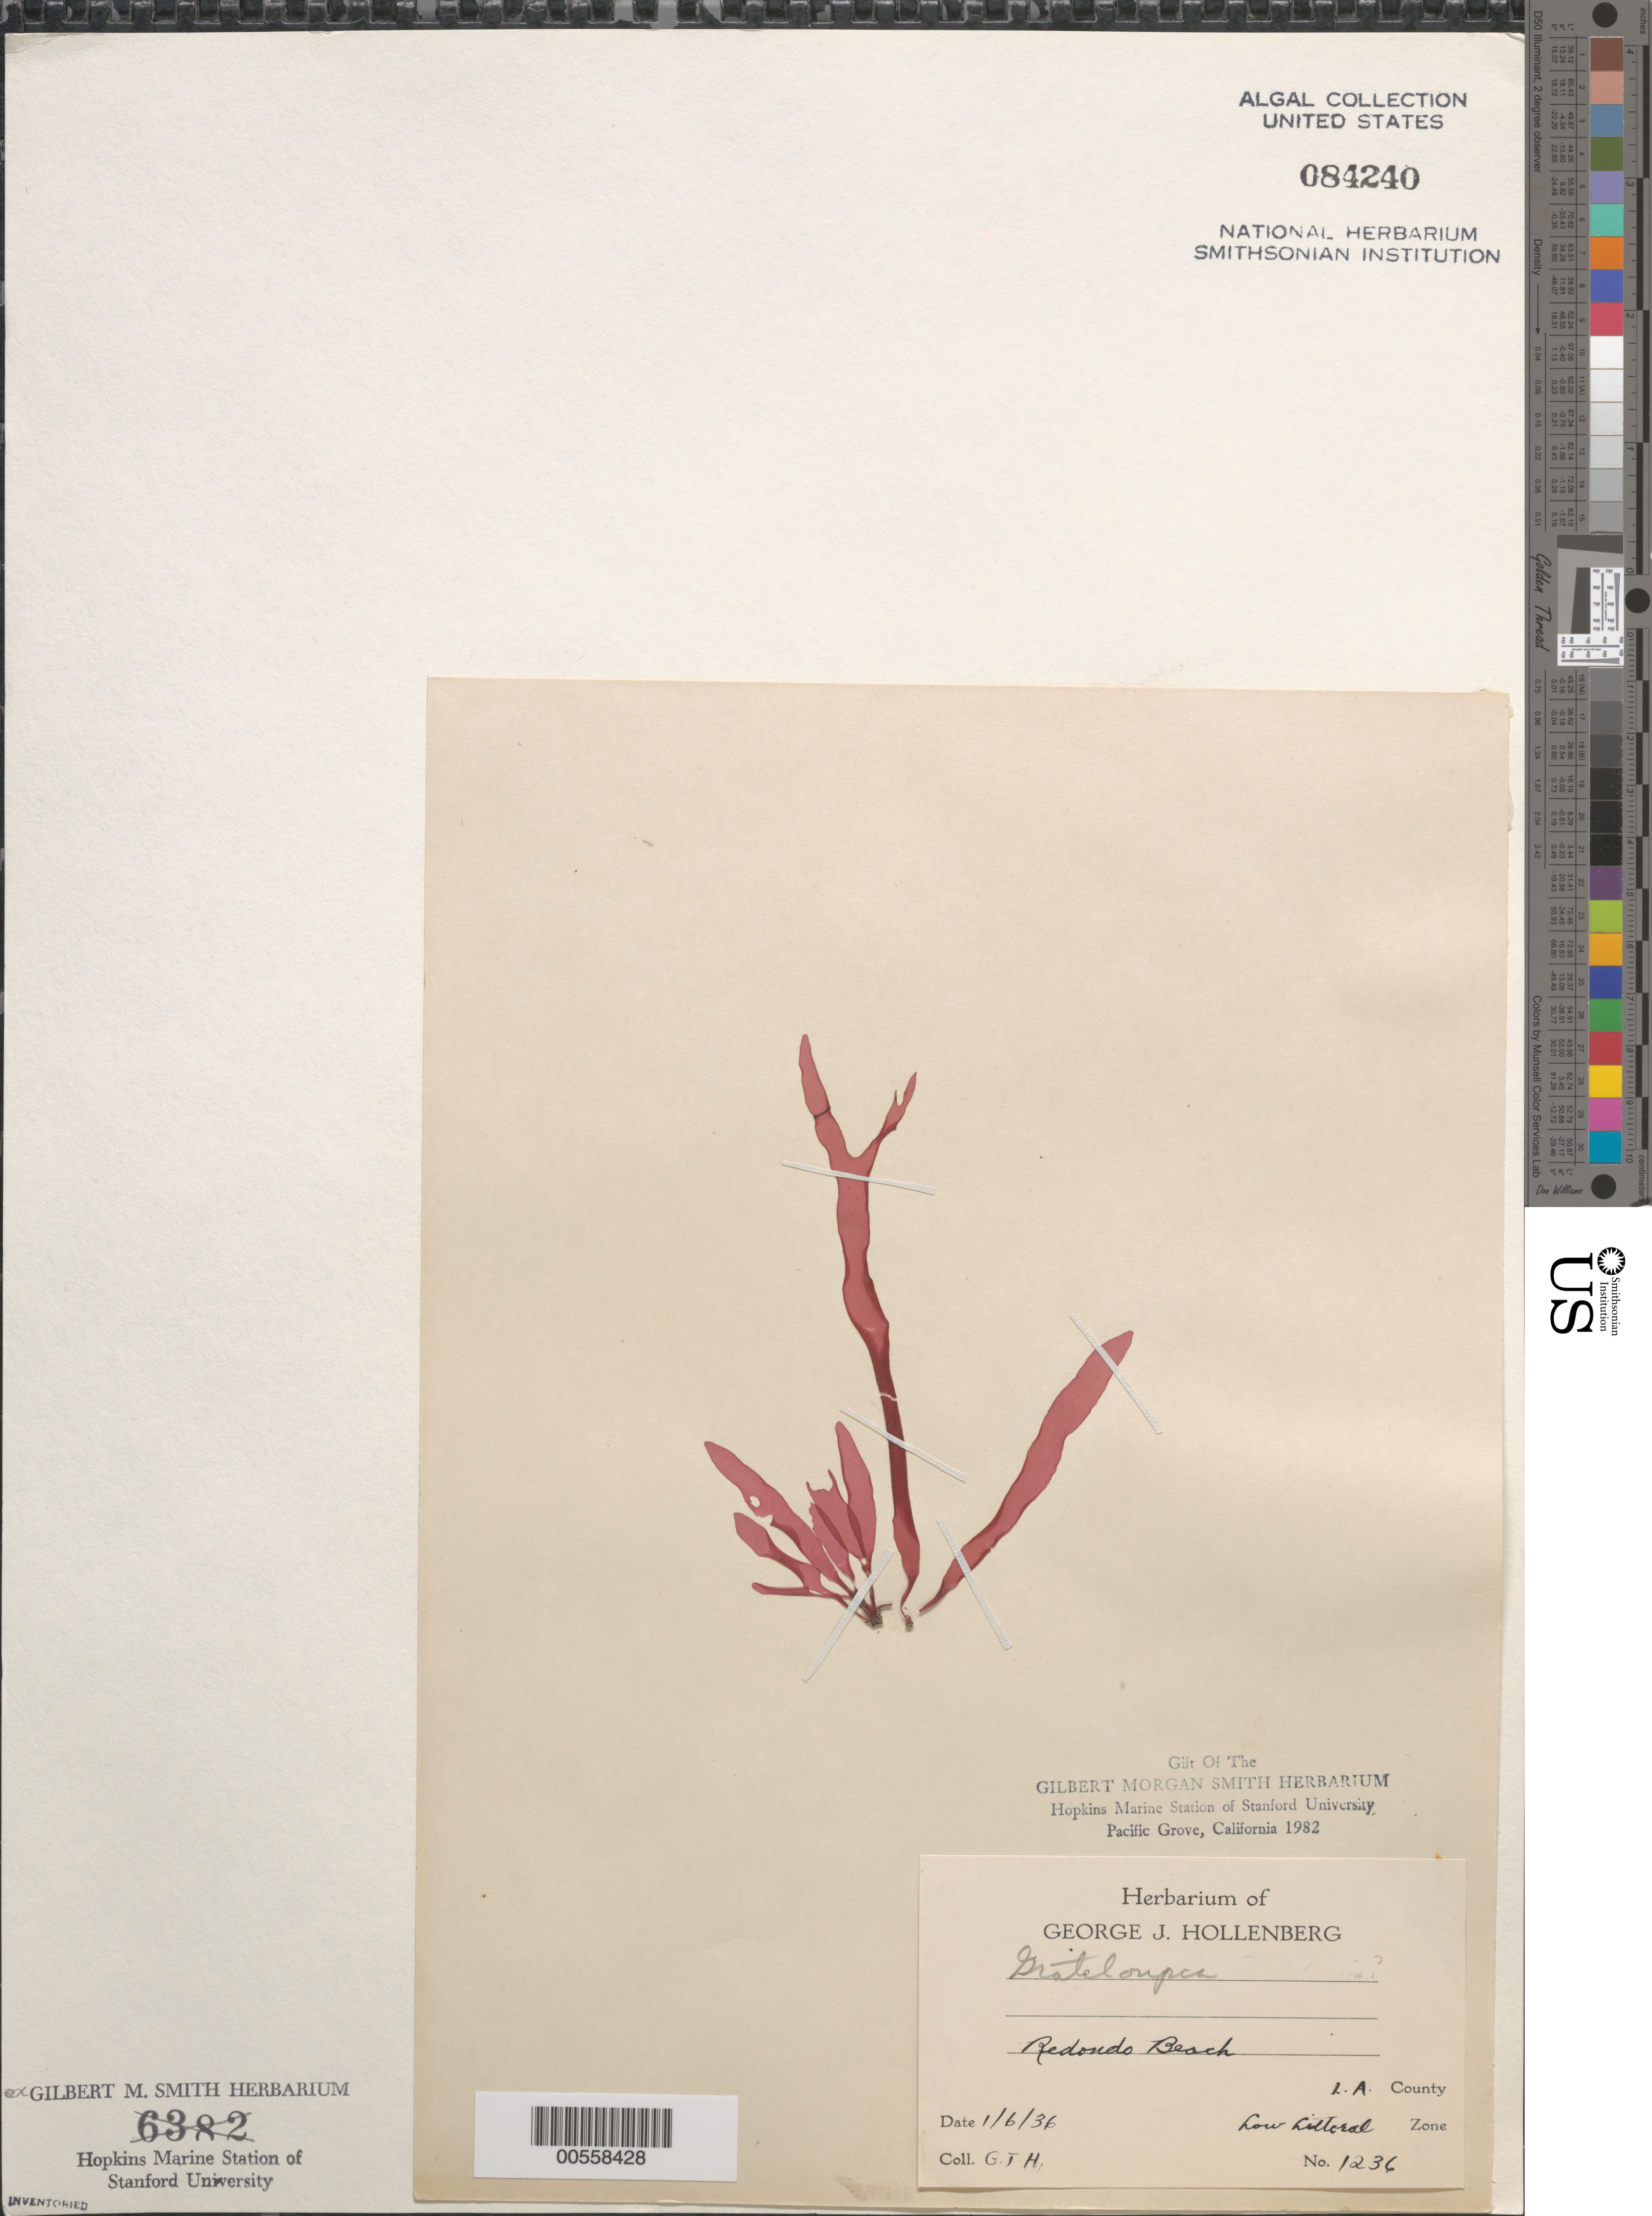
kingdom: Plantae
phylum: Rhodophyta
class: Florideophyceae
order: Halymeniales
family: Halymeniaceae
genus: Grateloupia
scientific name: Grateloupia sp.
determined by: Hollenberg, George J.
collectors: G. Hollenberg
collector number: GJH 1236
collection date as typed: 06 Jan 1936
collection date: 1936-01-06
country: United States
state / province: California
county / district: Los Angeles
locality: Redondo Beach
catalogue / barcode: US 84240